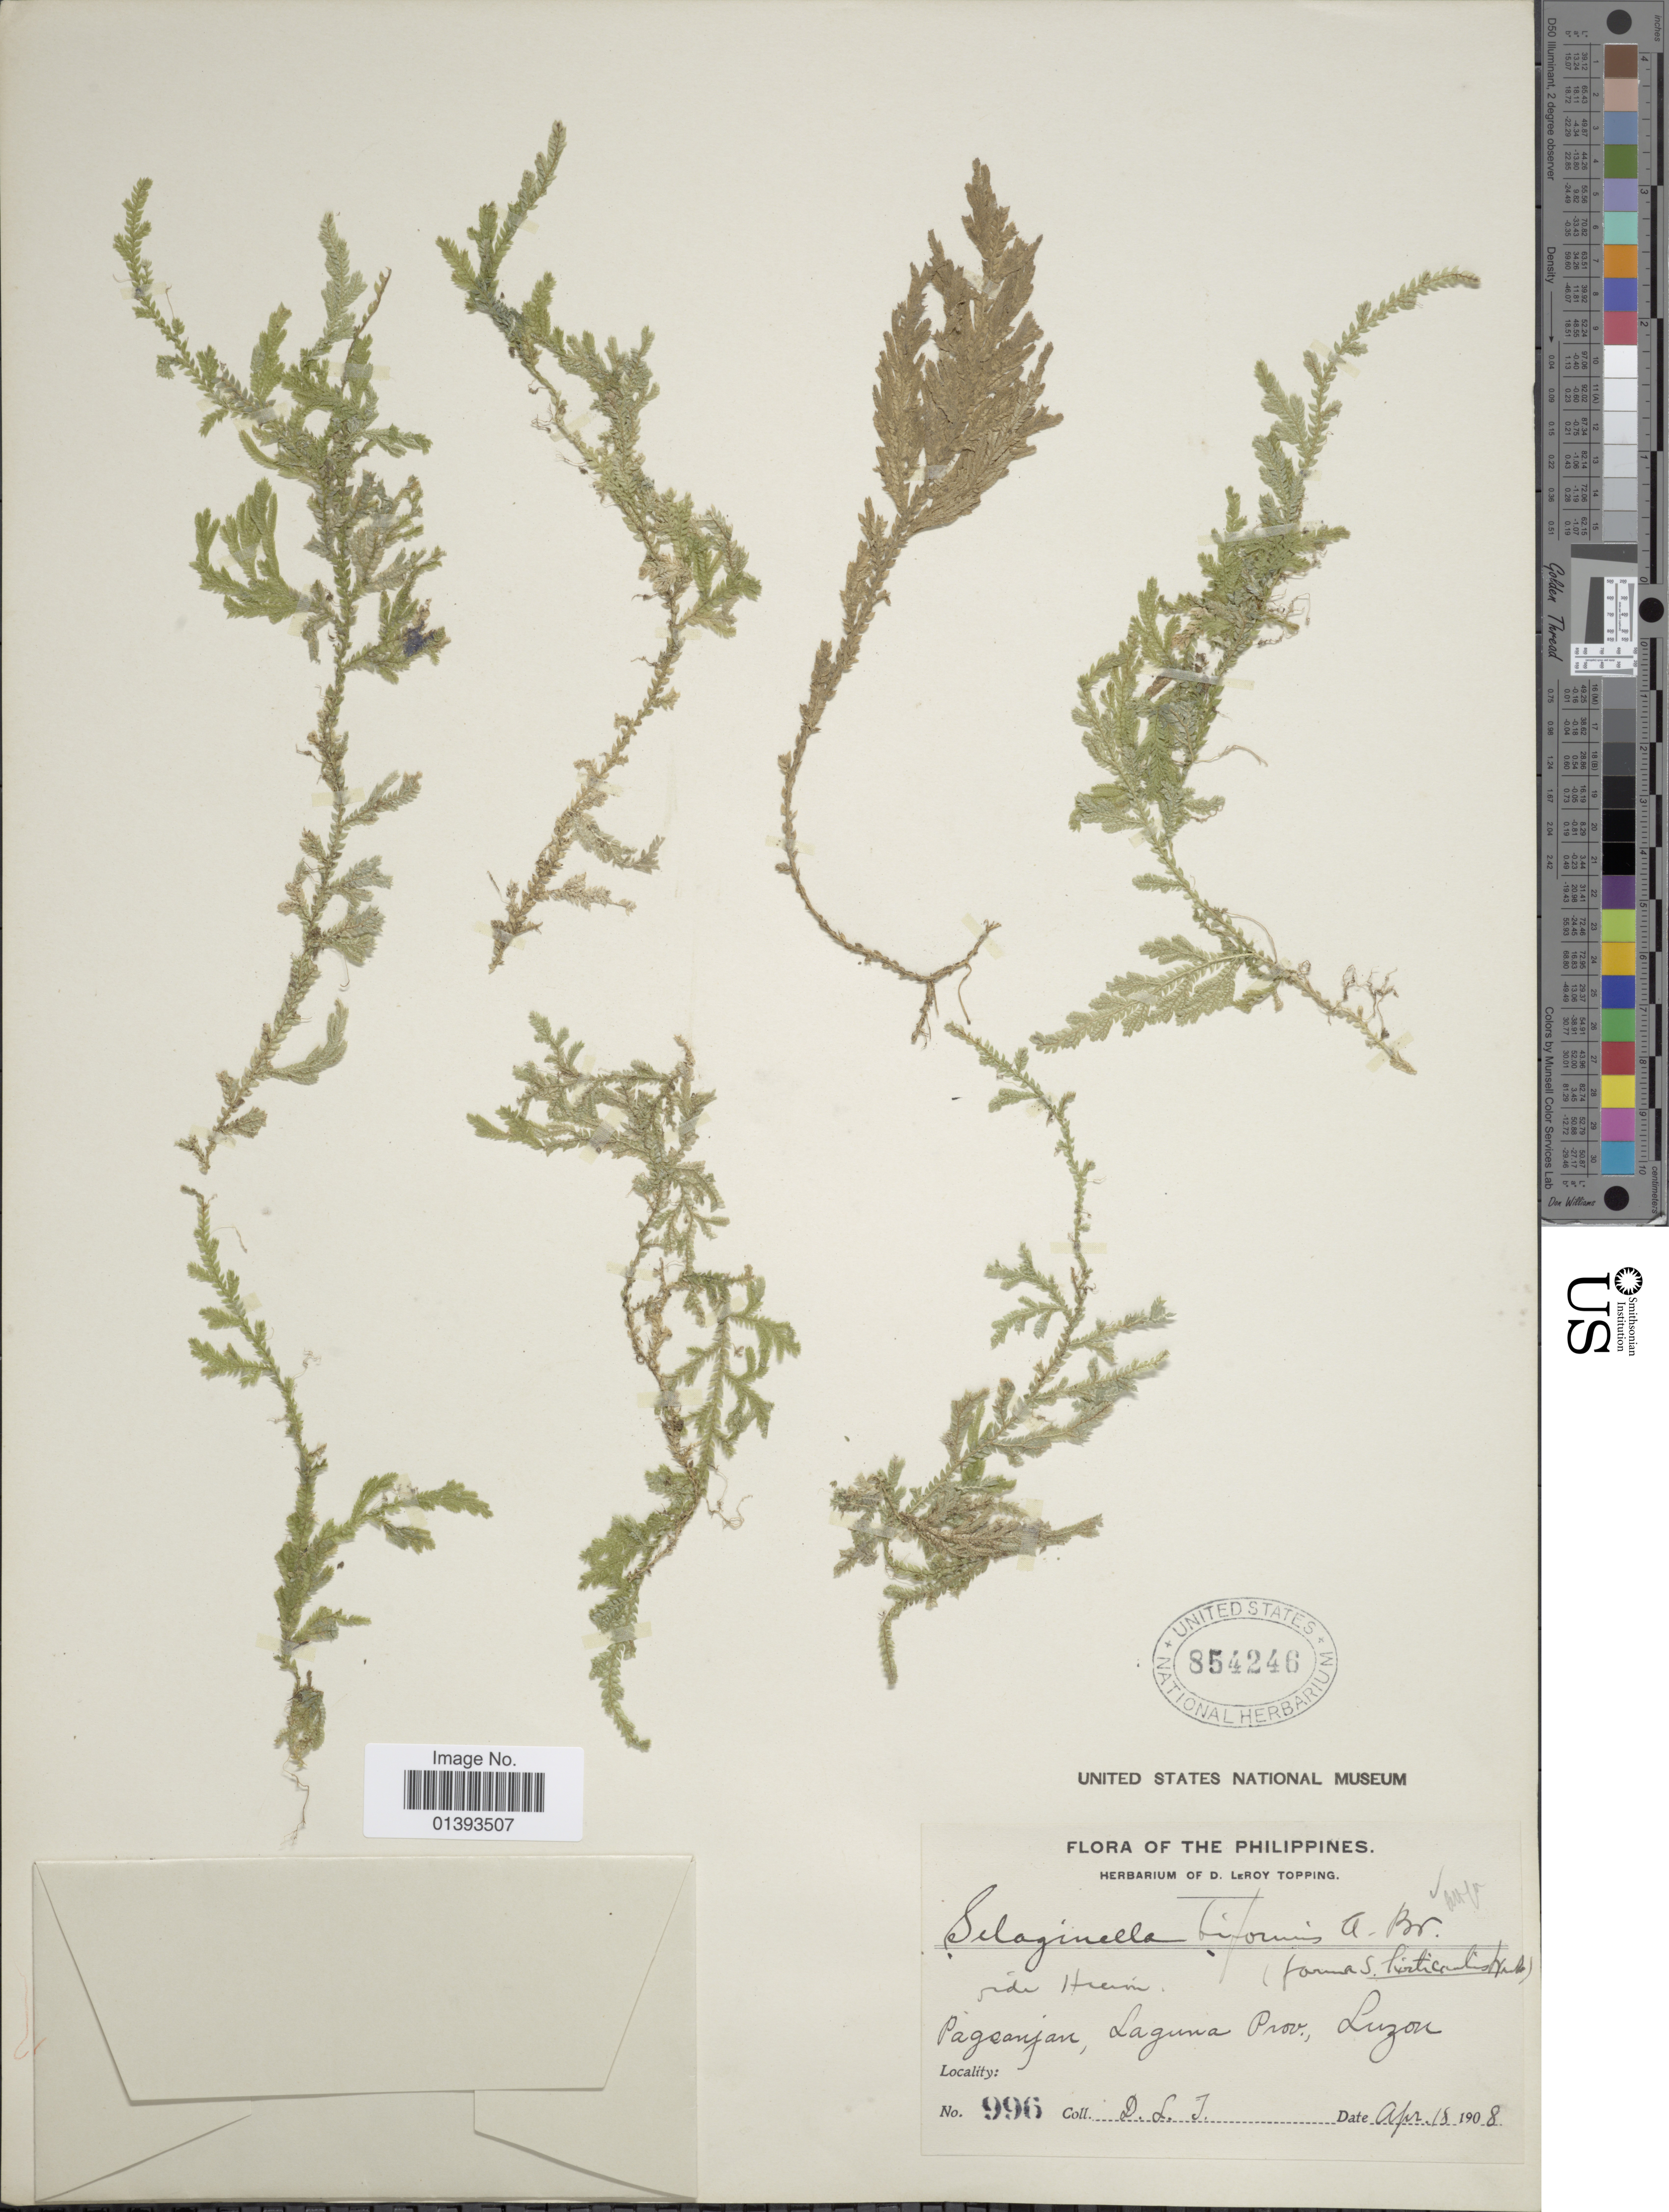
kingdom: Plantae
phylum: Tracheophyta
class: Lycopodiopsida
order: Selaginellales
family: Selaginellaceae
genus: Selaginella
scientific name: Selaginella biformis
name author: A. Braun ex Kuhn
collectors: D. L. Topping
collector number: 996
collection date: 1908-04-18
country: Philippines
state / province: Central Luzon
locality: Pagsanjan, Laguna prov. Luzon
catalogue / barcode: US 854246